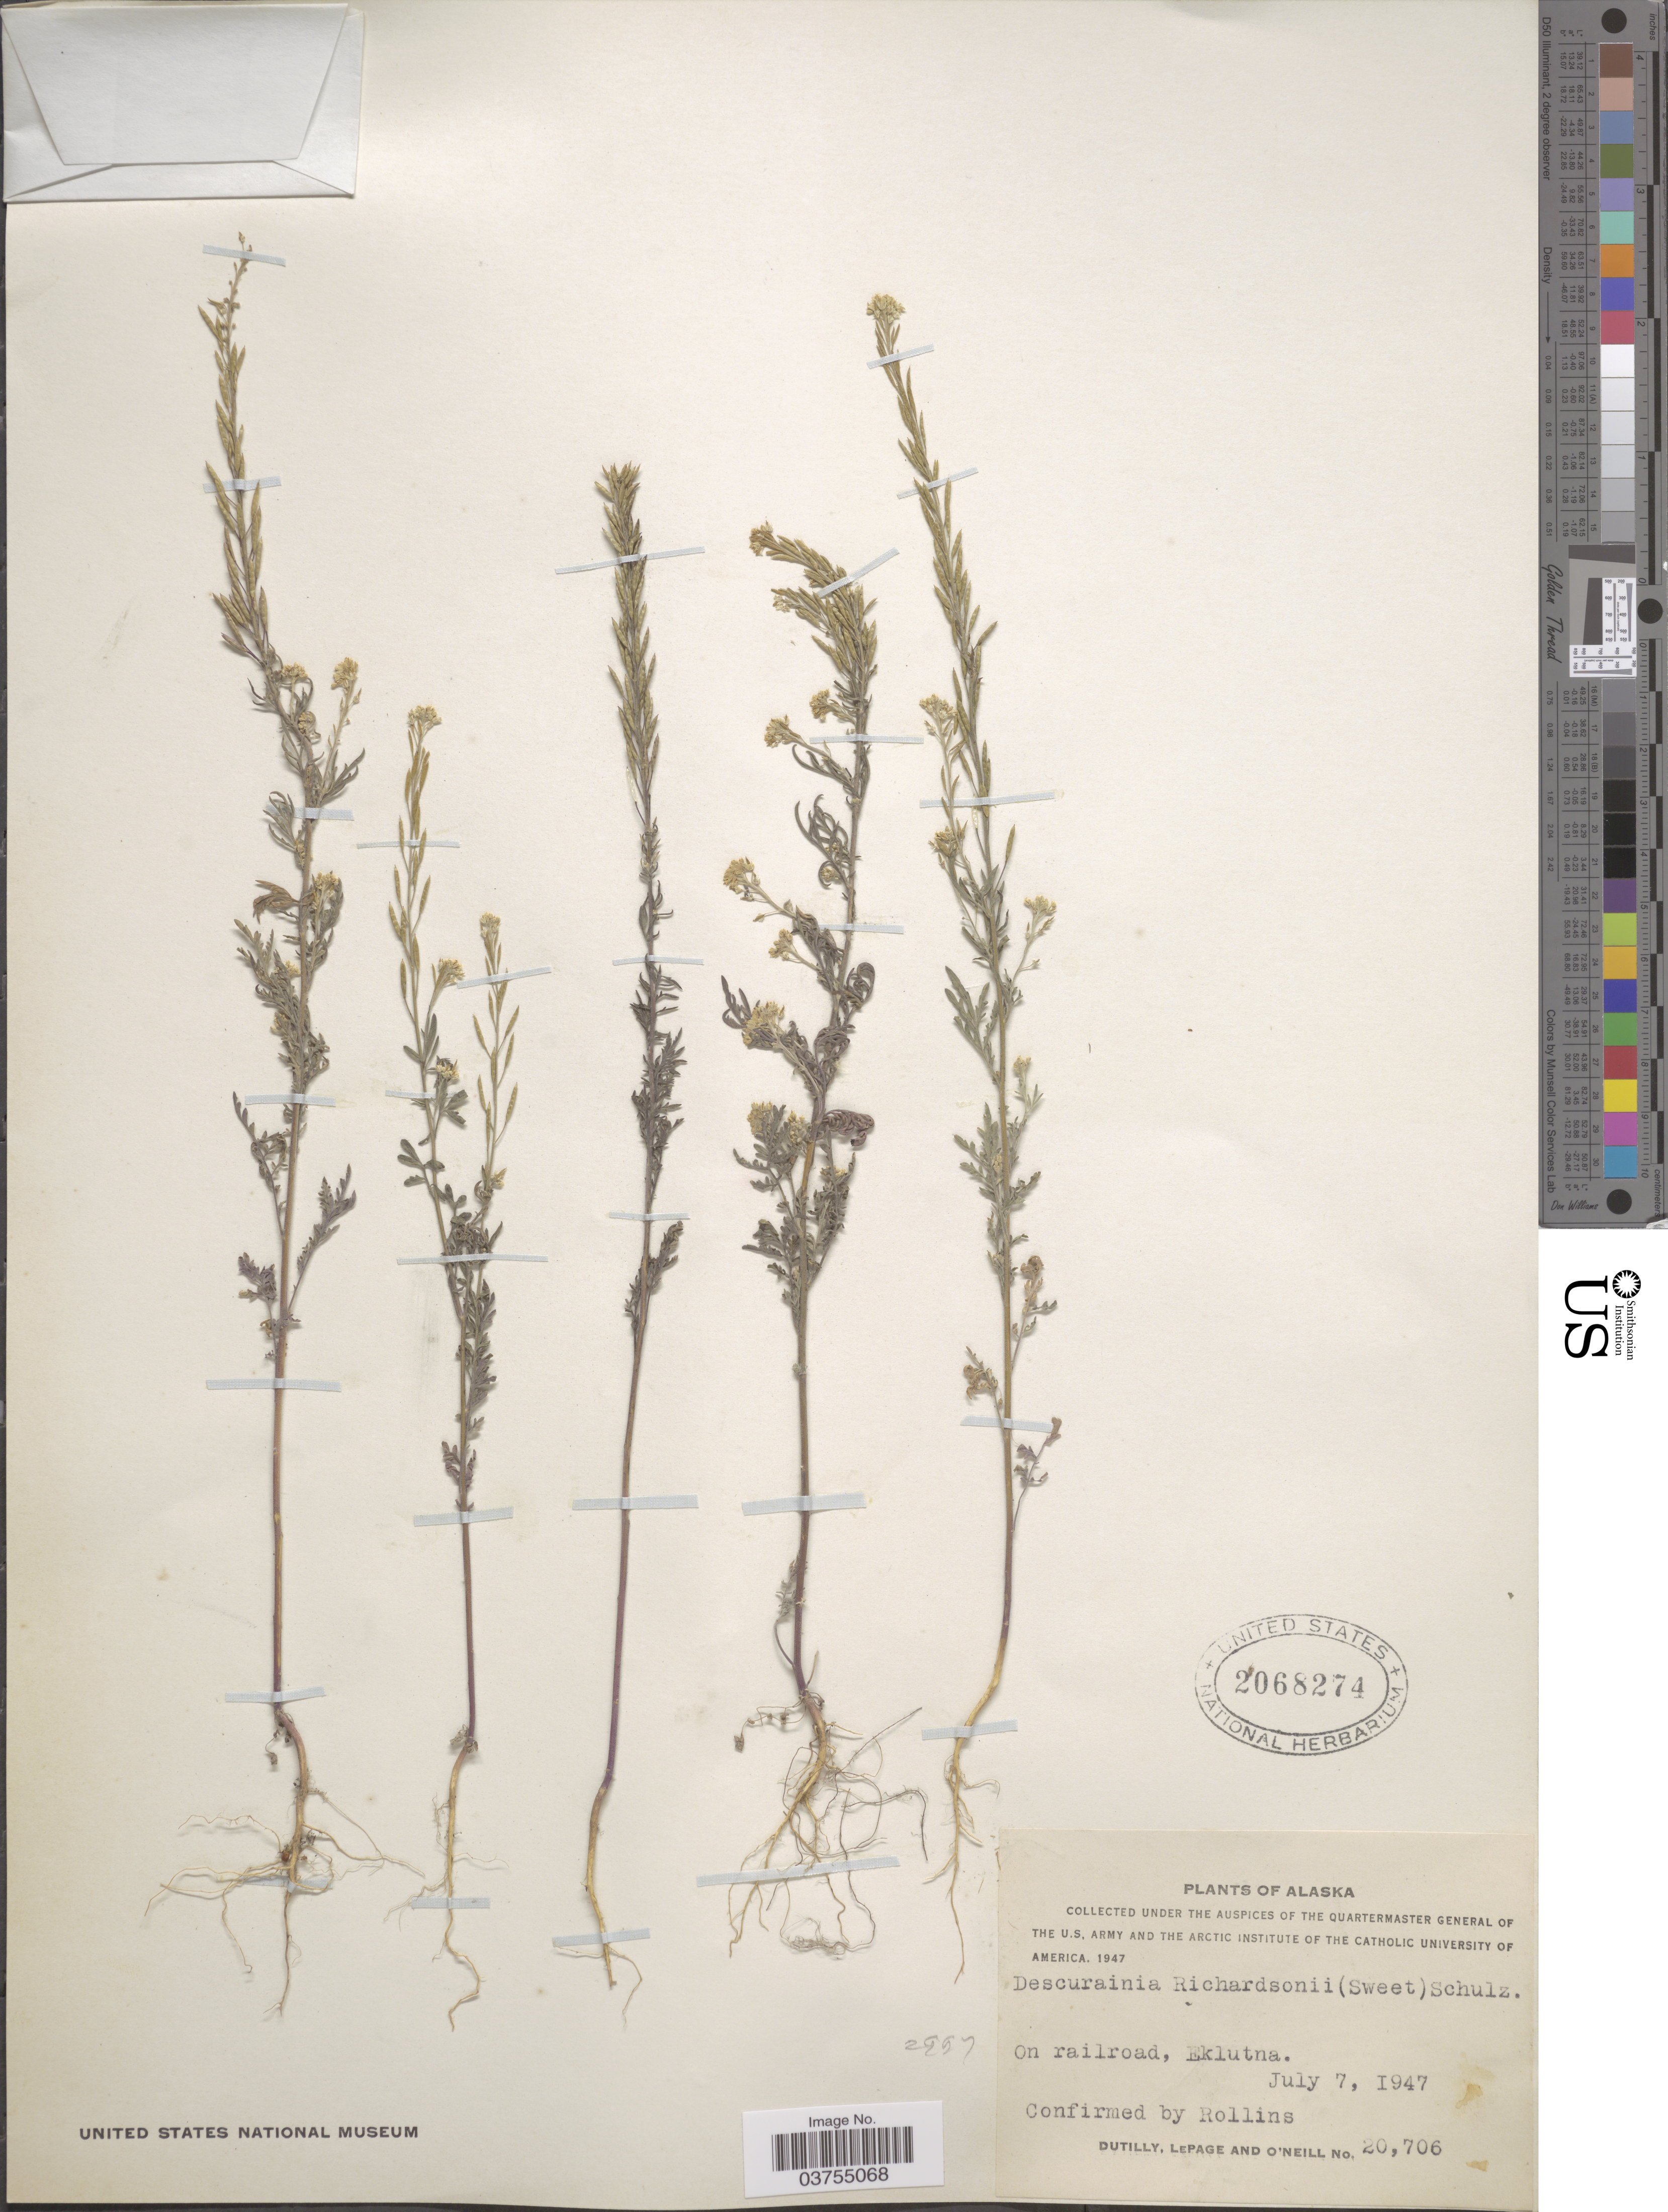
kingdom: Plantae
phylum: Tracheophyta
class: Magnoliopsida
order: Brassicales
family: Brassicaceae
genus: Descurainia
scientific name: Descurainia richardsonii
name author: (C.A. Mey.) O.E. Schulz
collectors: -. Dutilly, -. LePage & -. O'Neill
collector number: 20706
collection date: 1947-07-07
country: United States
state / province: Alaska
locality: On railroad, Eklutna.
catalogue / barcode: US 2068274